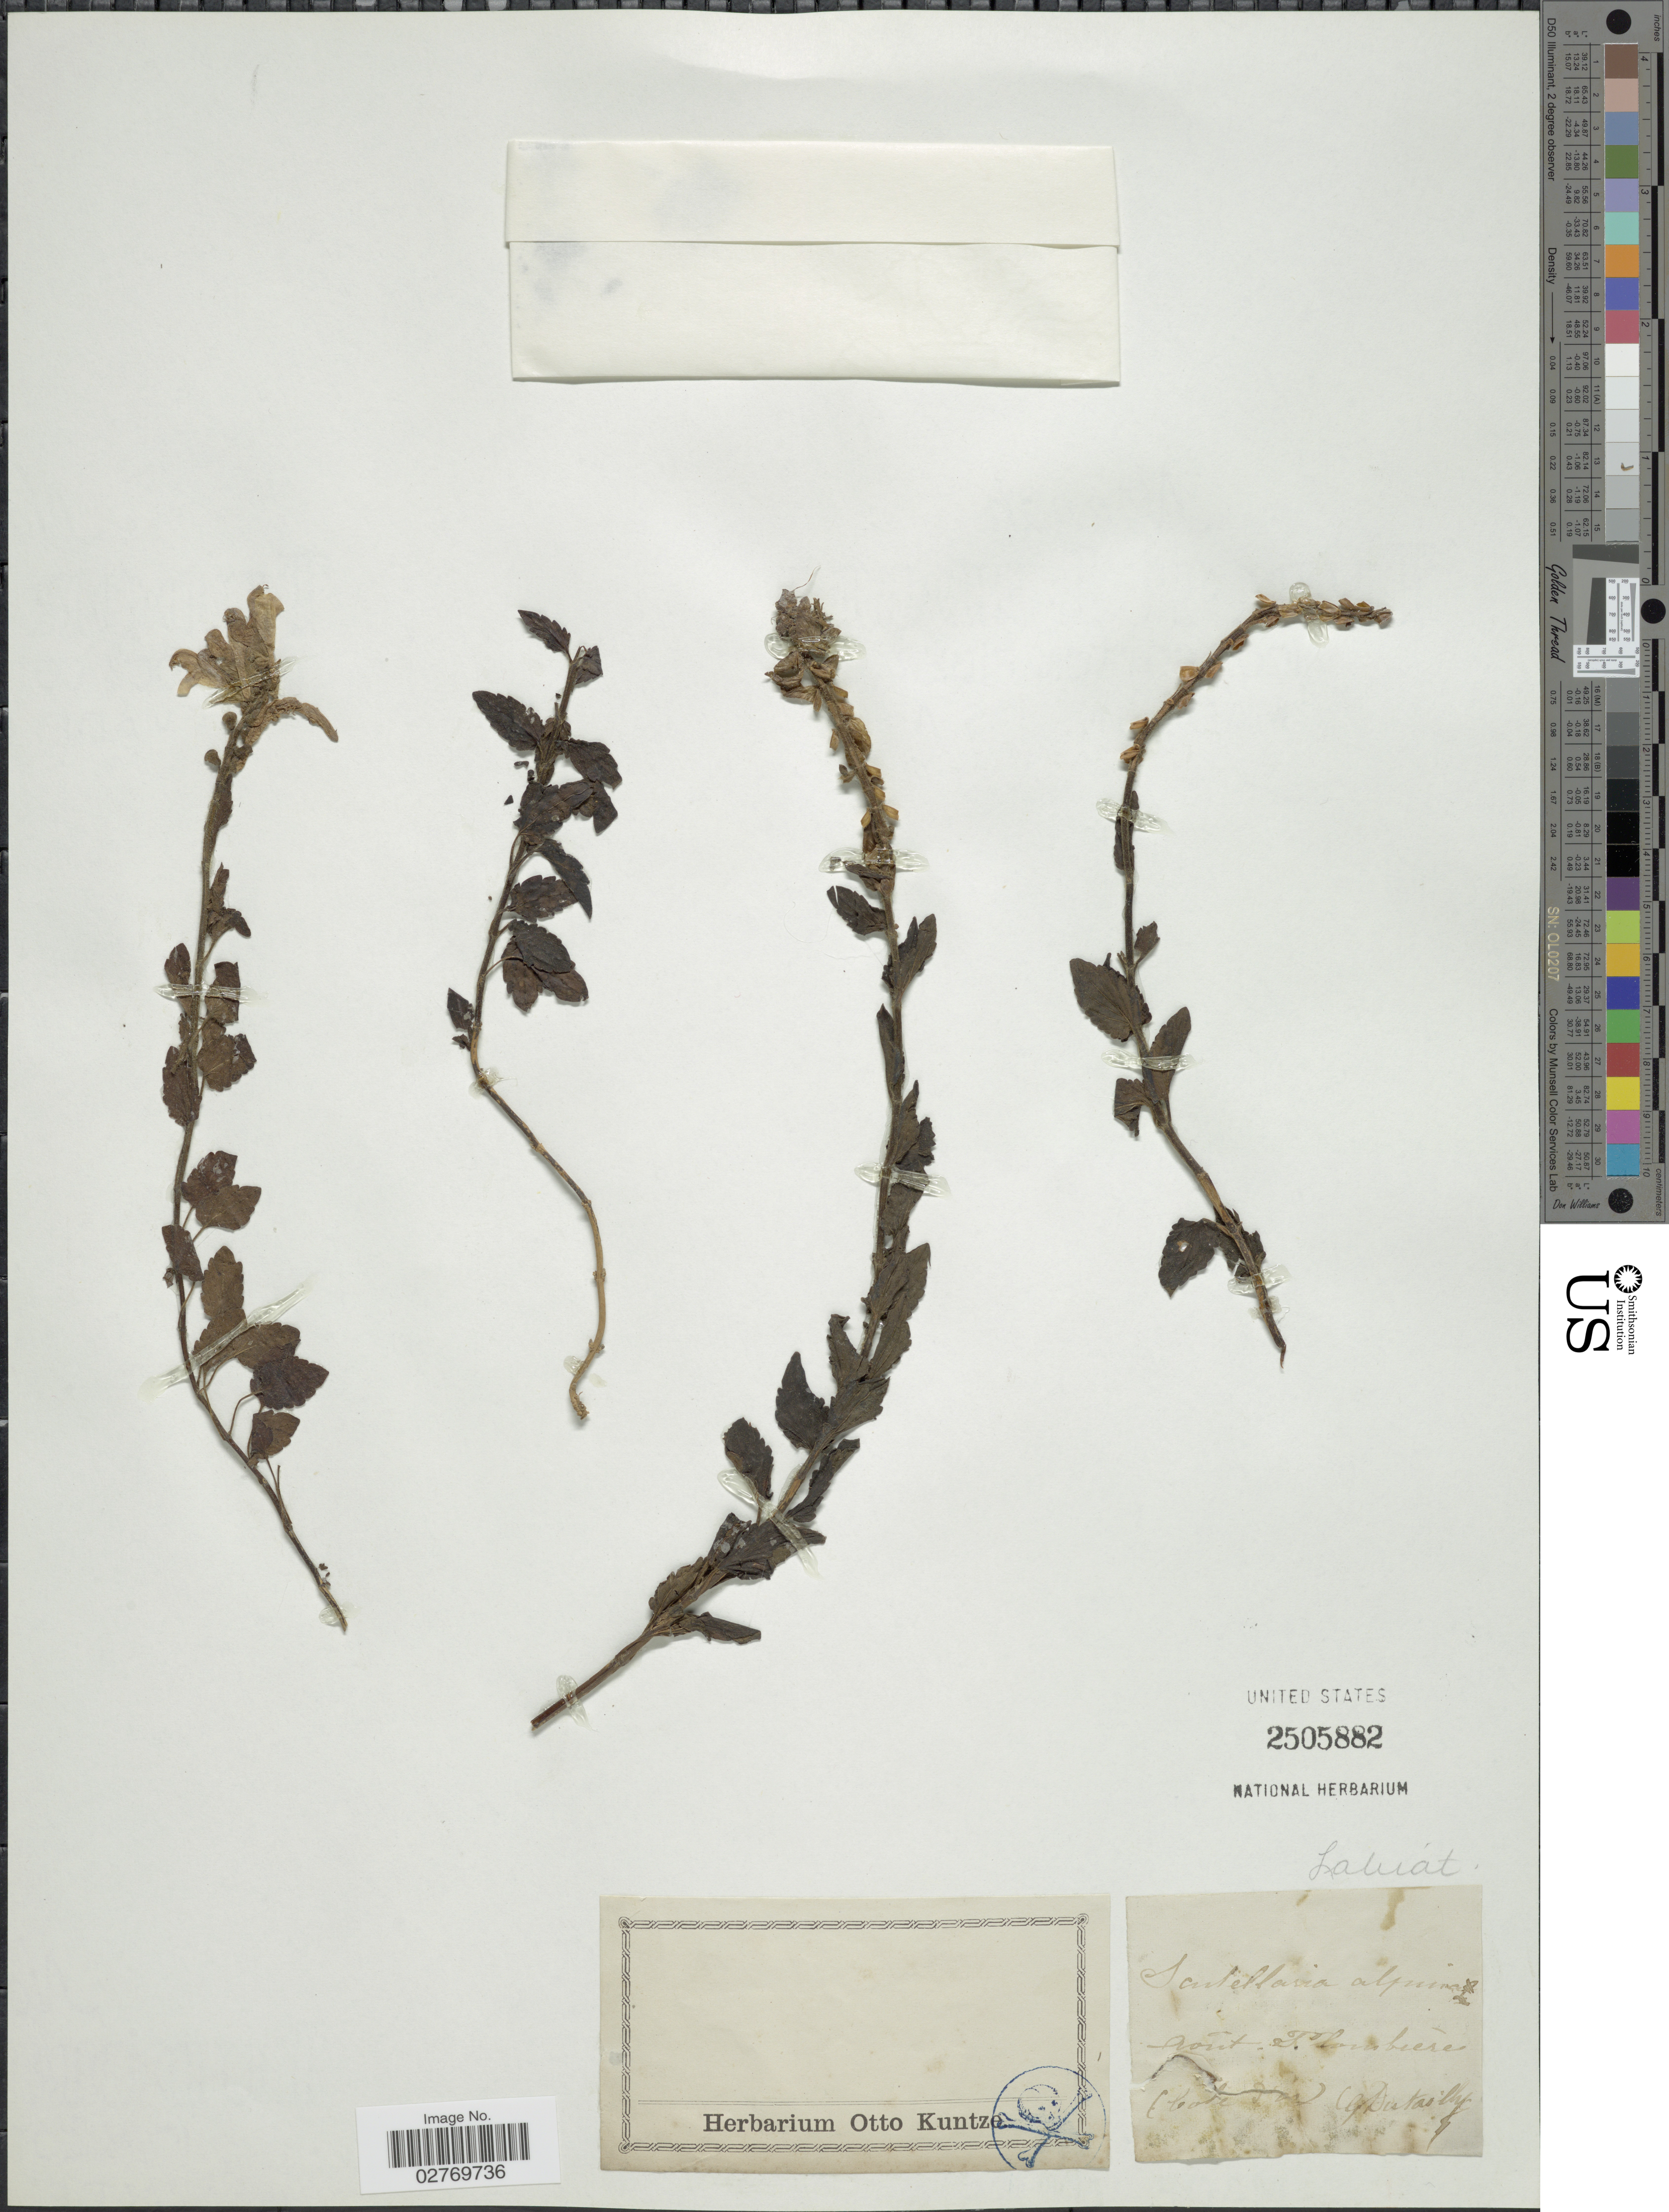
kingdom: Plantae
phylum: Tracheophyta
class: Magnoliopsida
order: Lamiales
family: Lamiaceae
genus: Scutellaria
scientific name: Scutellaria alpina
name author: L.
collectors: G. Dutailly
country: France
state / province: Bourgogne-Franche-Comté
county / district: Côte-d'Or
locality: Flombiere (Cote d'Or).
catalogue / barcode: US 2505882